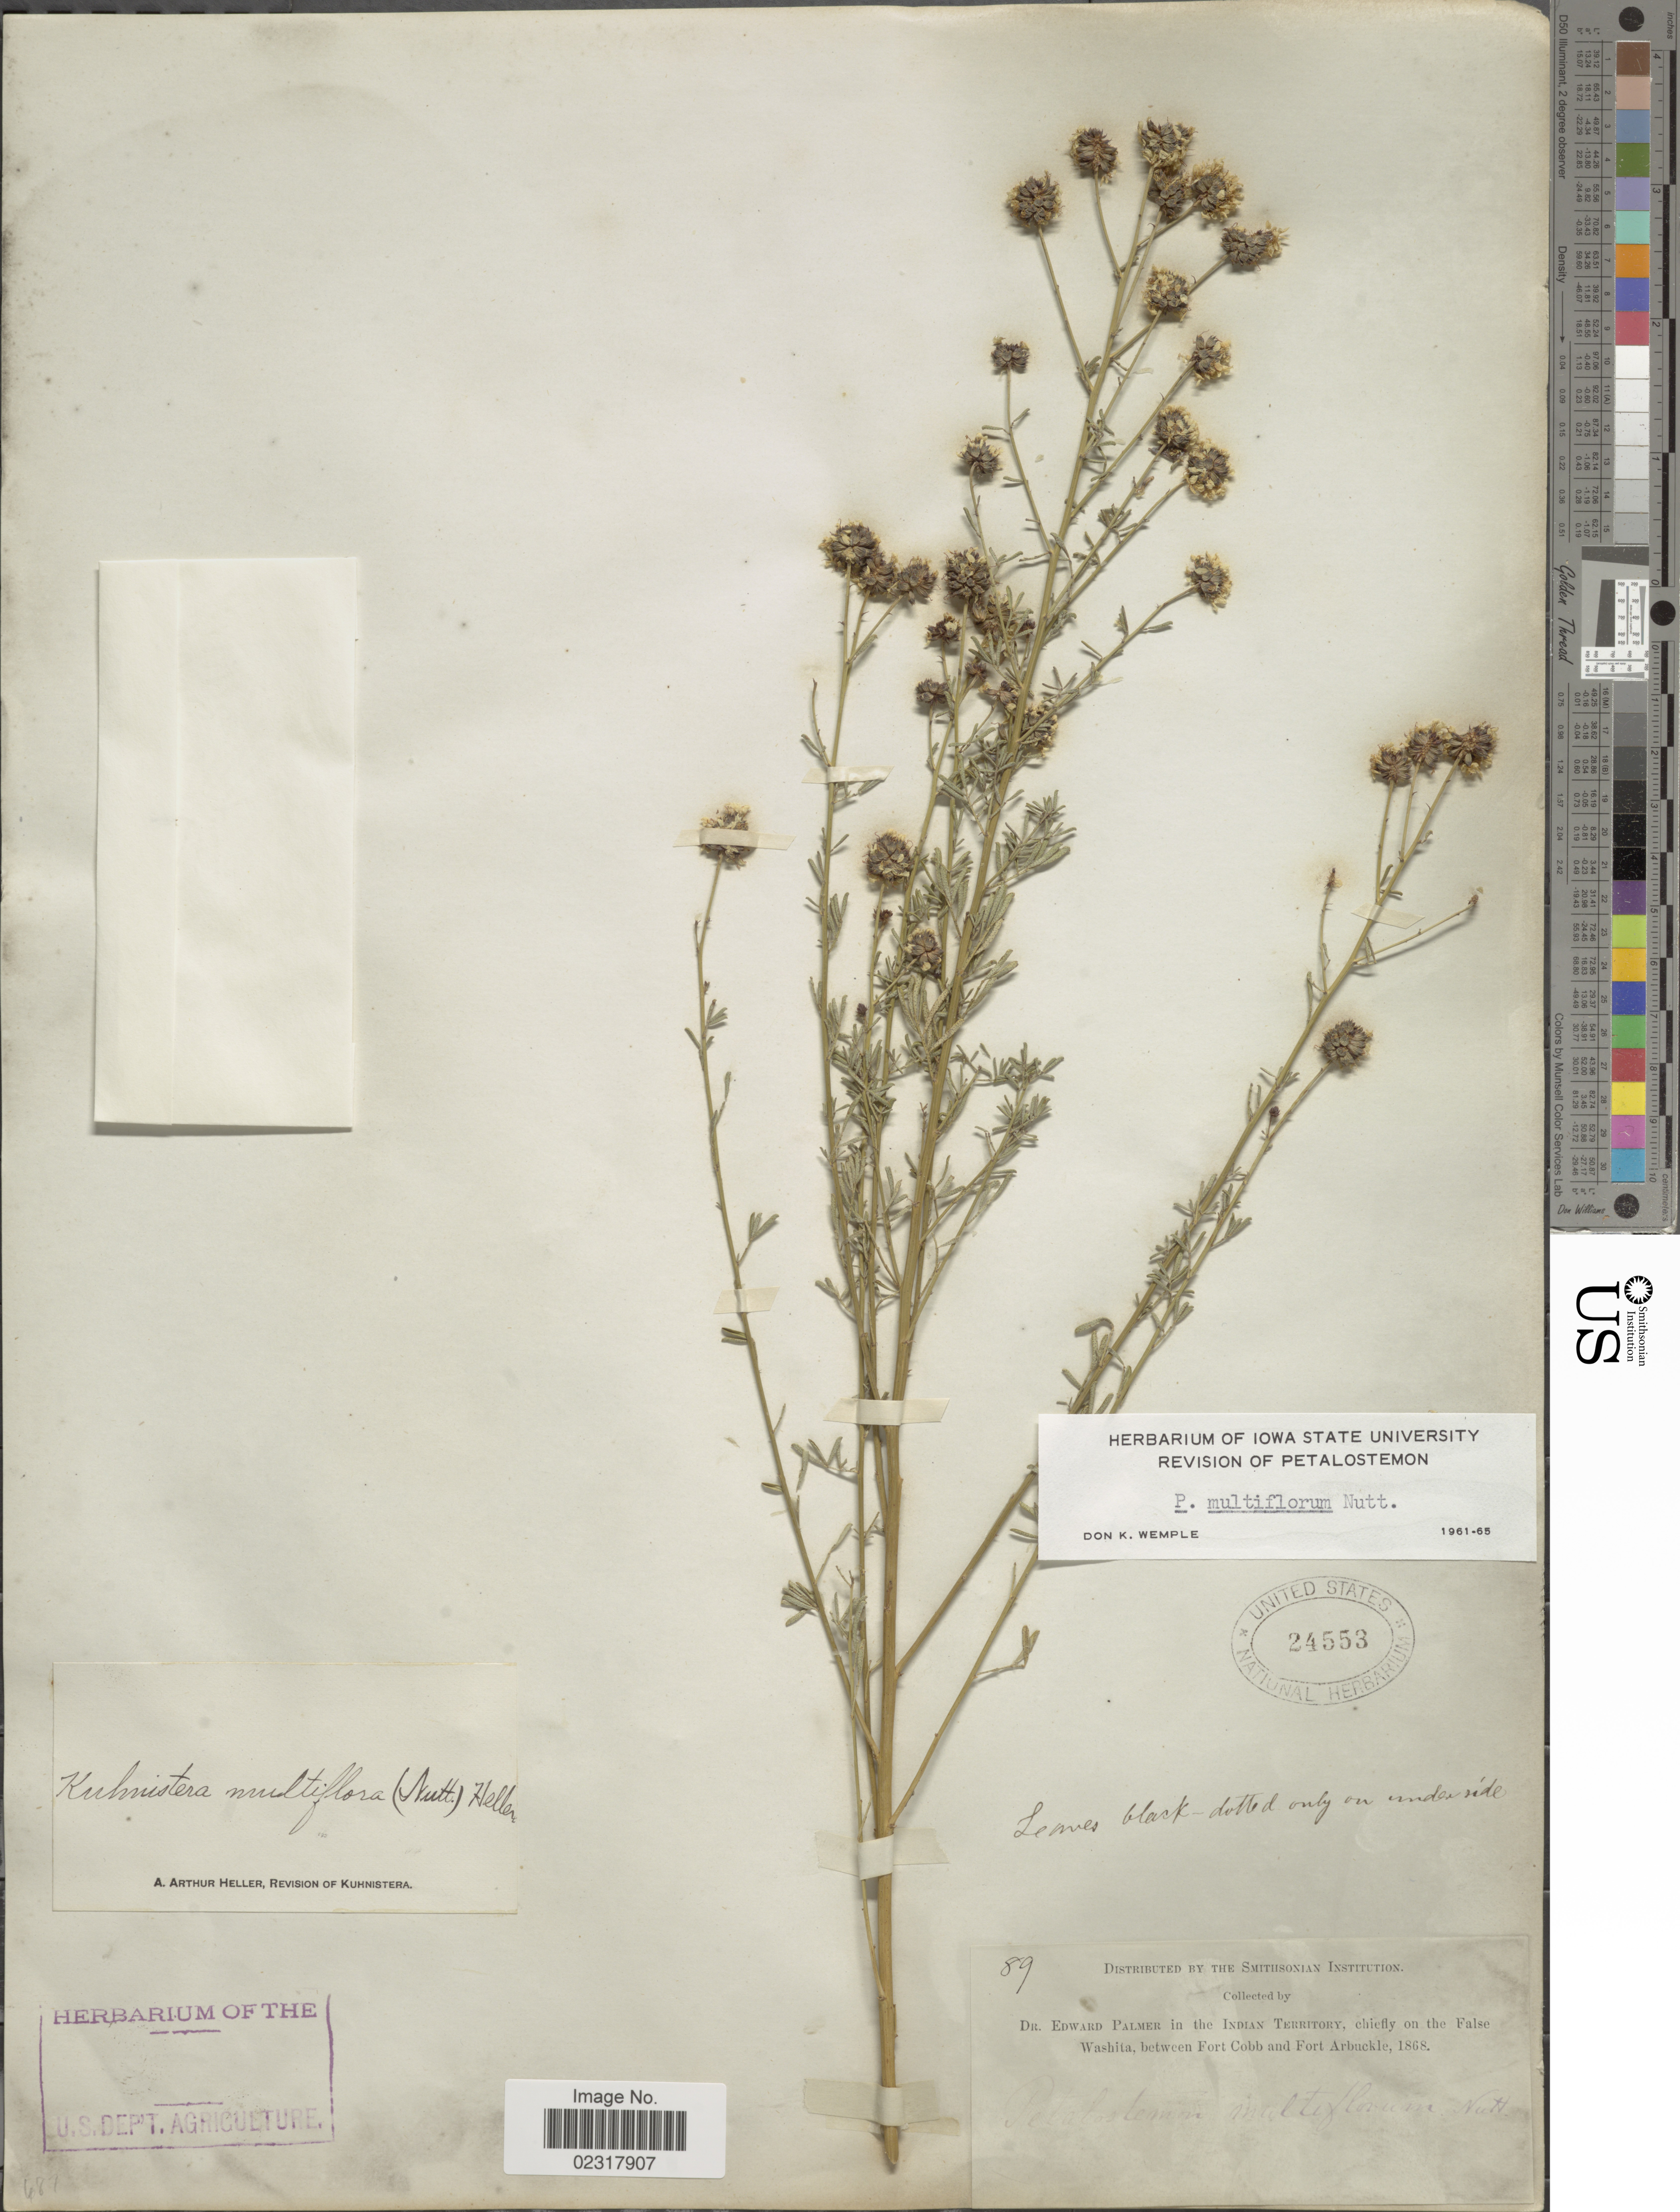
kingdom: Plantae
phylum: Tracheophyta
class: Magnoliopsida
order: Fabales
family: Fabaceae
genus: Dalea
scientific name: Dalea multiflora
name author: (Nutt.) Shinners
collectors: E. Palmer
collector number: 89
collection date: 1868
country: United States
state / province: Oklahoma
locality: In the Indian Territory, chiefly on the False Washita, between Fort Cobb and Fort Arbuckle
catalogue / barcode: US 24553